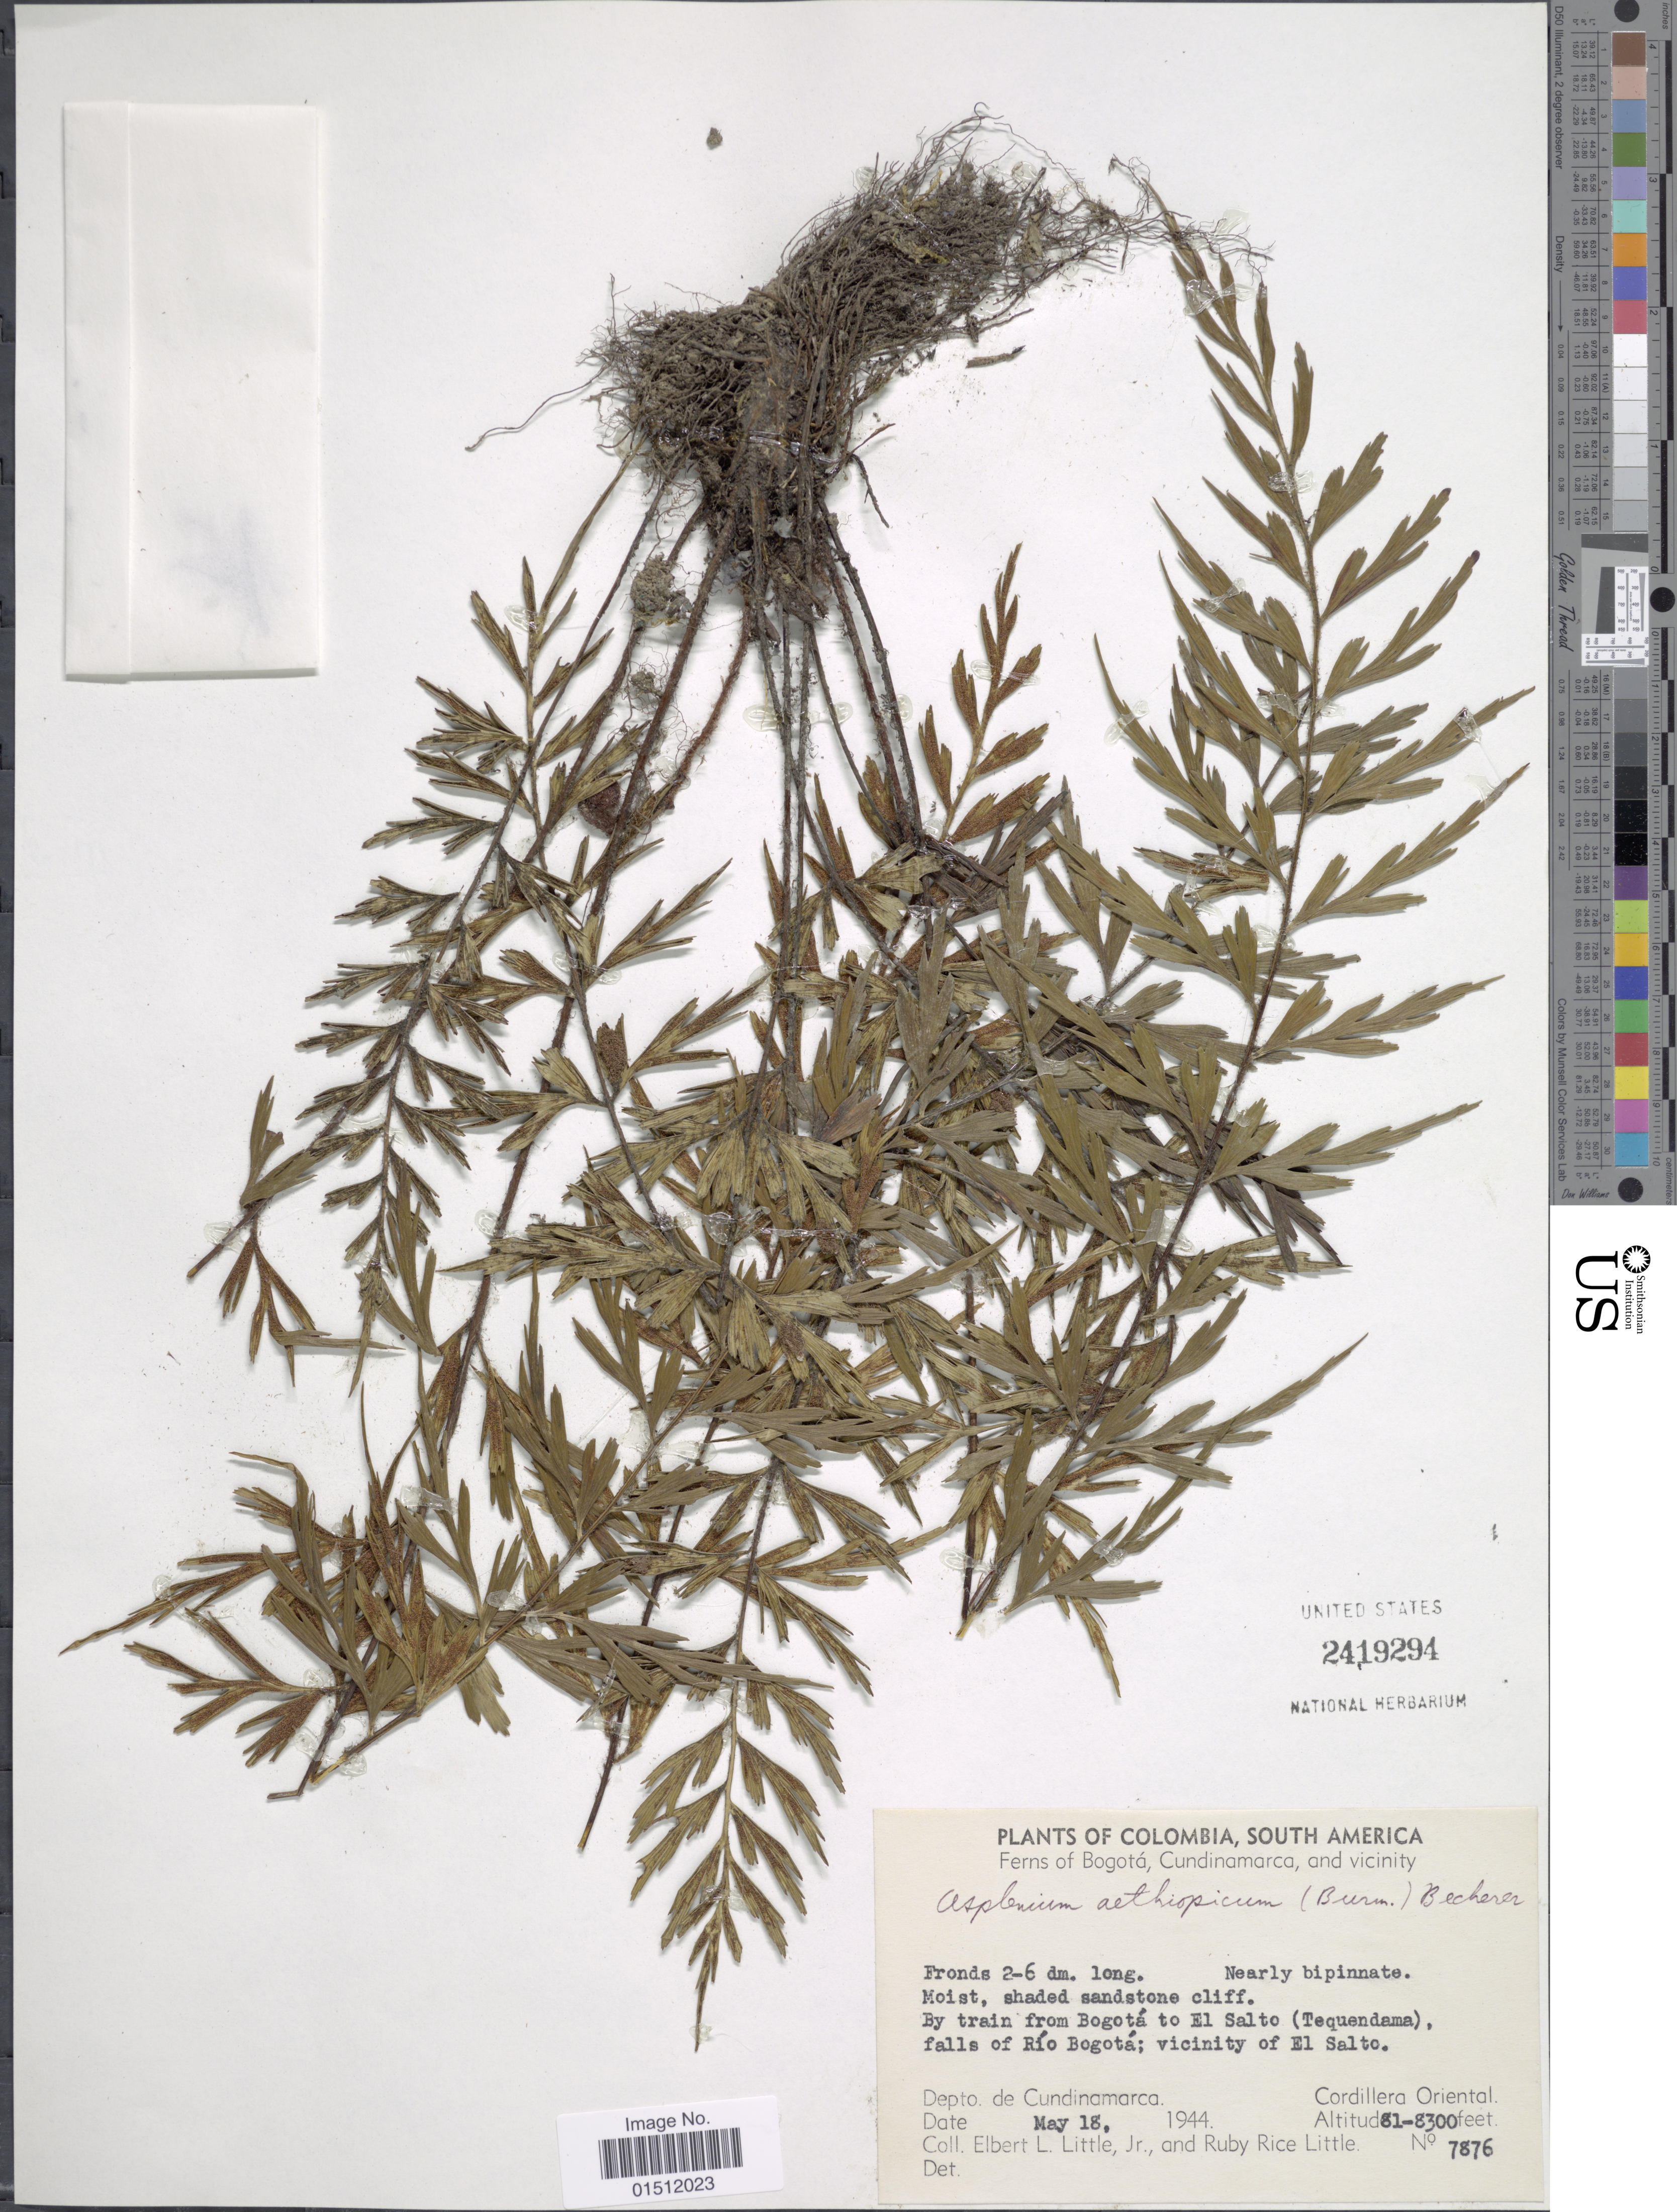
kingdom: Plantae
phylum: Tracheophyta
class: Polypodiopsida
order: Polypodiales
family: Aspleniaceae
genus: Asplenium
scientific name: Asplenium praemorsum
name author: Sw.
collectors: E. L. Little & R. R. Little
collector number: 7876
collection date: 1944-05-18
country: Colombia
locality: Bogota, Cundinamarca, and vicinity, Depto. de Cundinamarca. Cordilla Oriental.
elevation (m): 2469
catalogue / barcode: US 2419294